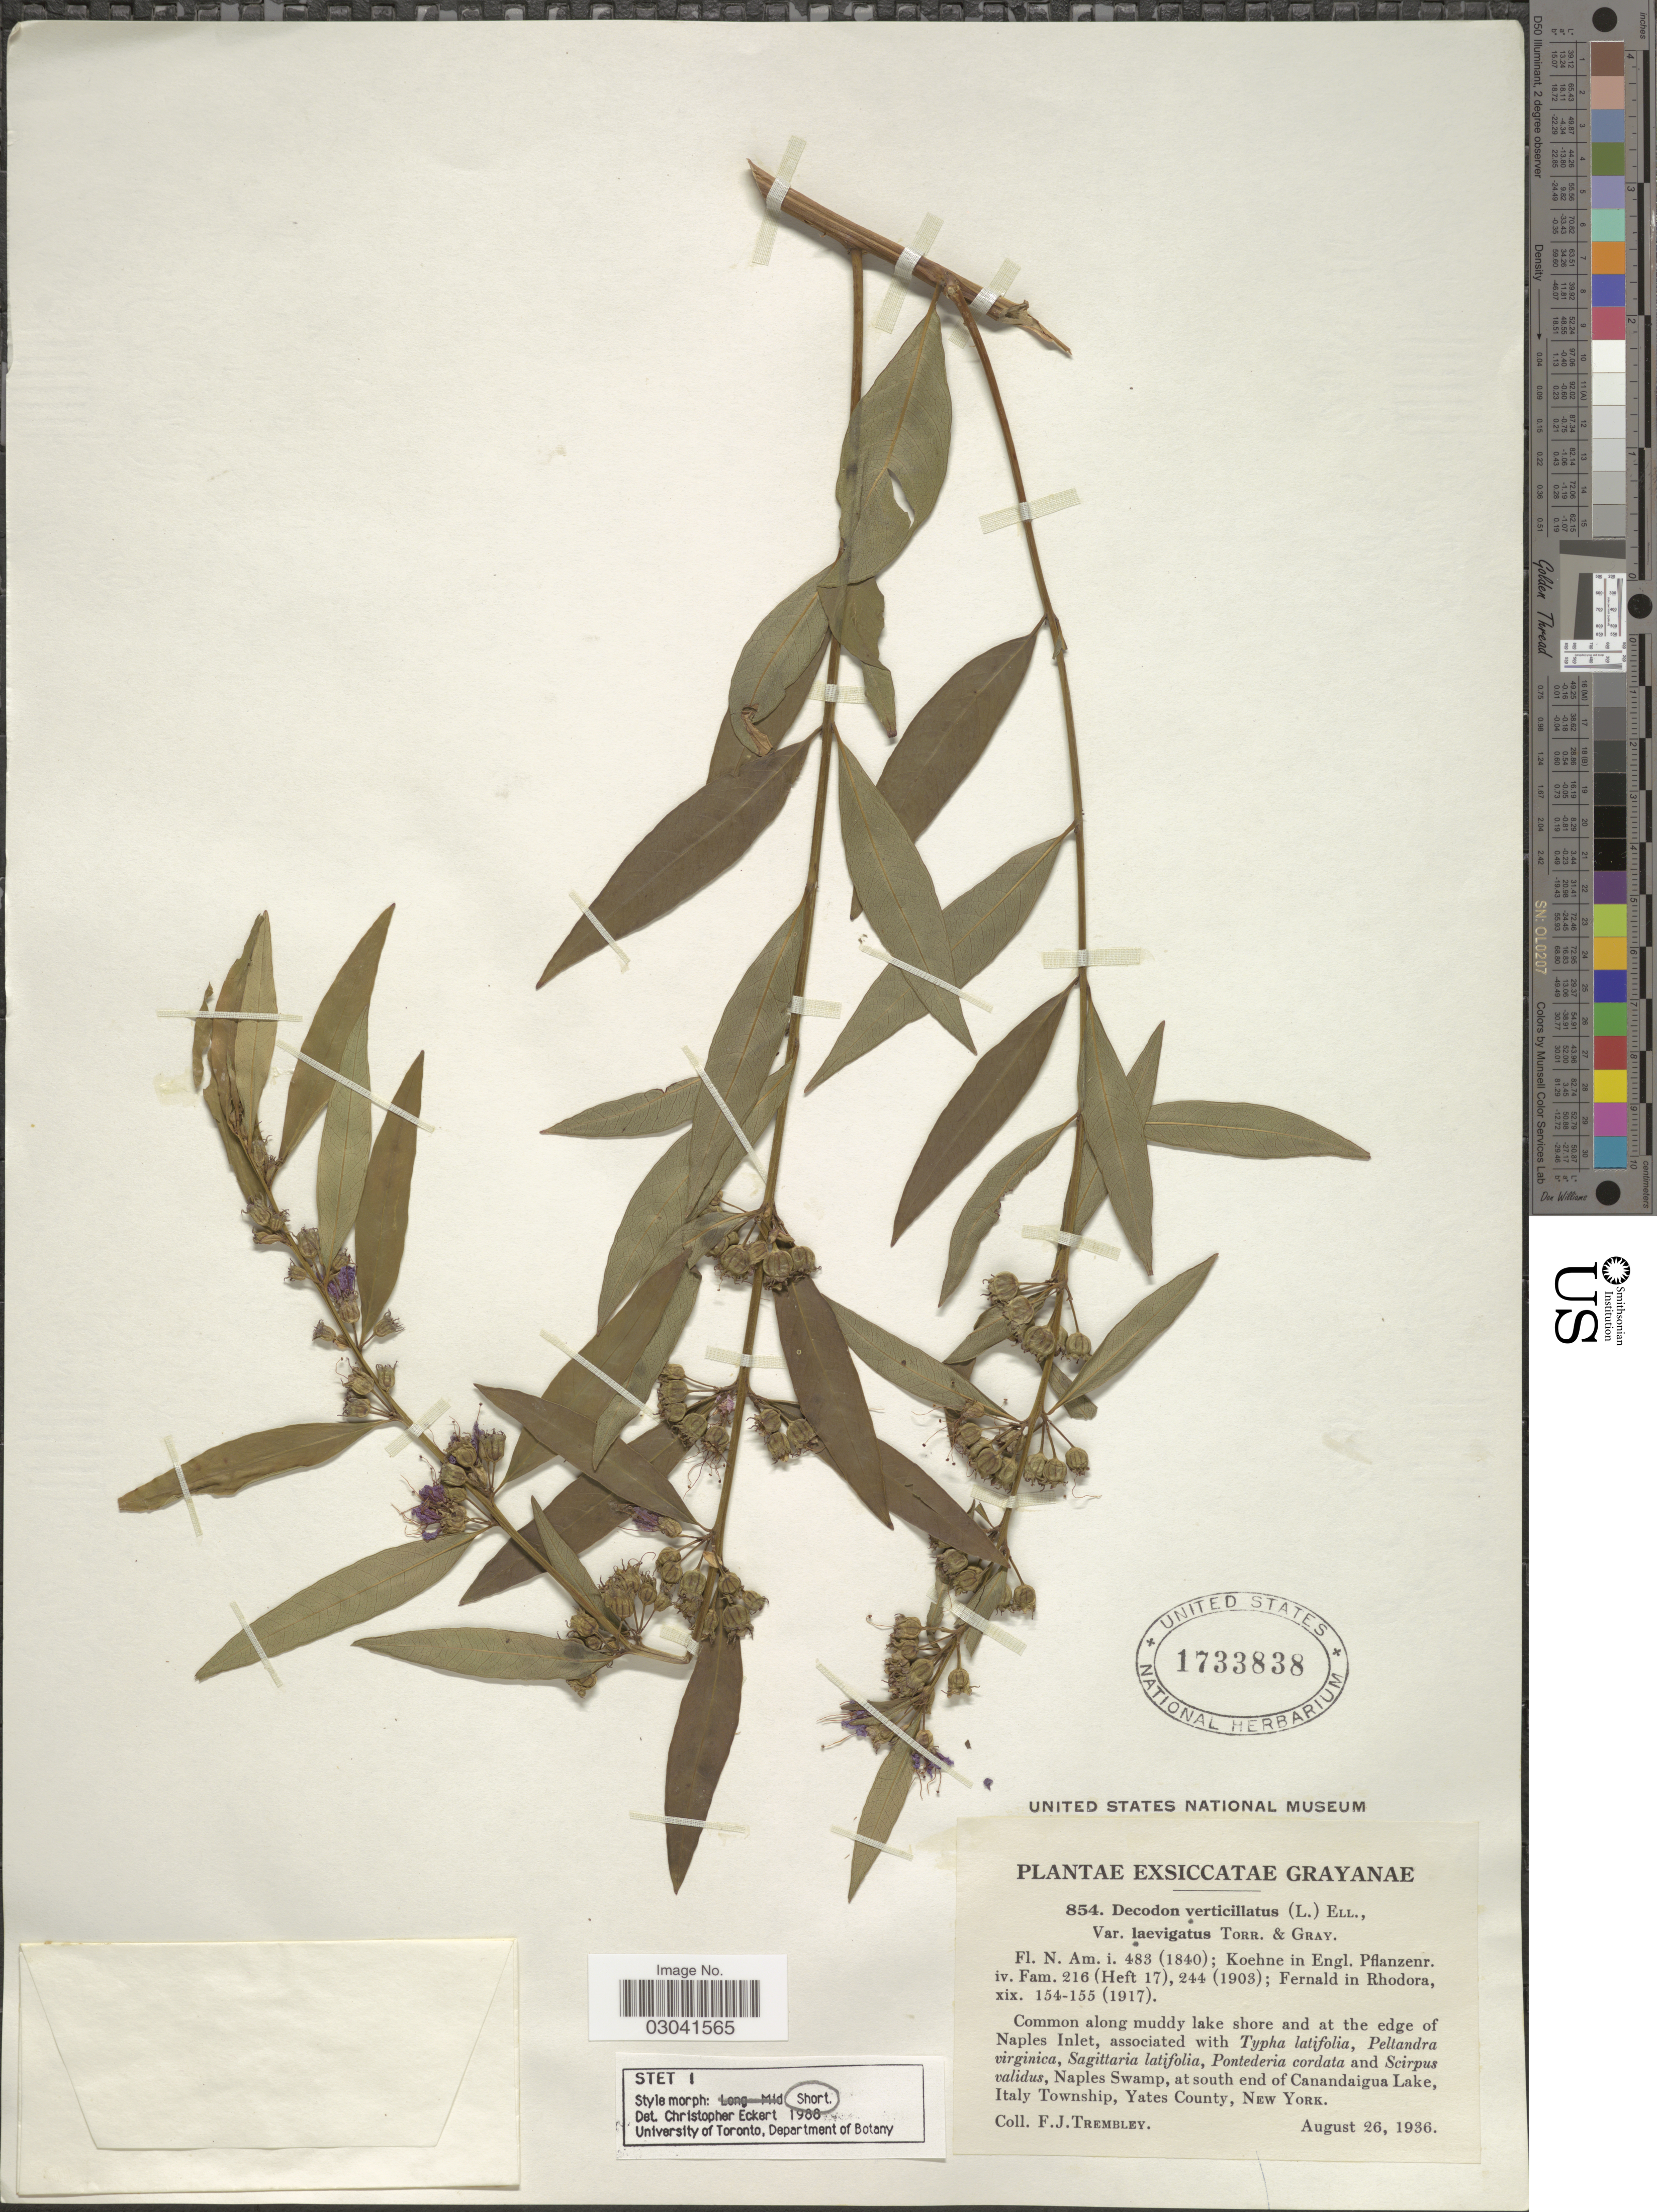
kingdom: Plantae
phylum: Tracheophyta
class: Magnoliopsida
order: Myrtales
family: Lythraceae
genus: Decodon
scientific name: Decodon verticillatus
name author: (L.) Elliott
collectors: F. Trembley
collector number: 854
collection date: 1936-08-26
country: United States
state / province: New York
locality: Naples Swamp, at south end of Canadaigua Lake, Italy Township, Yates County.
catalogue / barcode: US 1733838